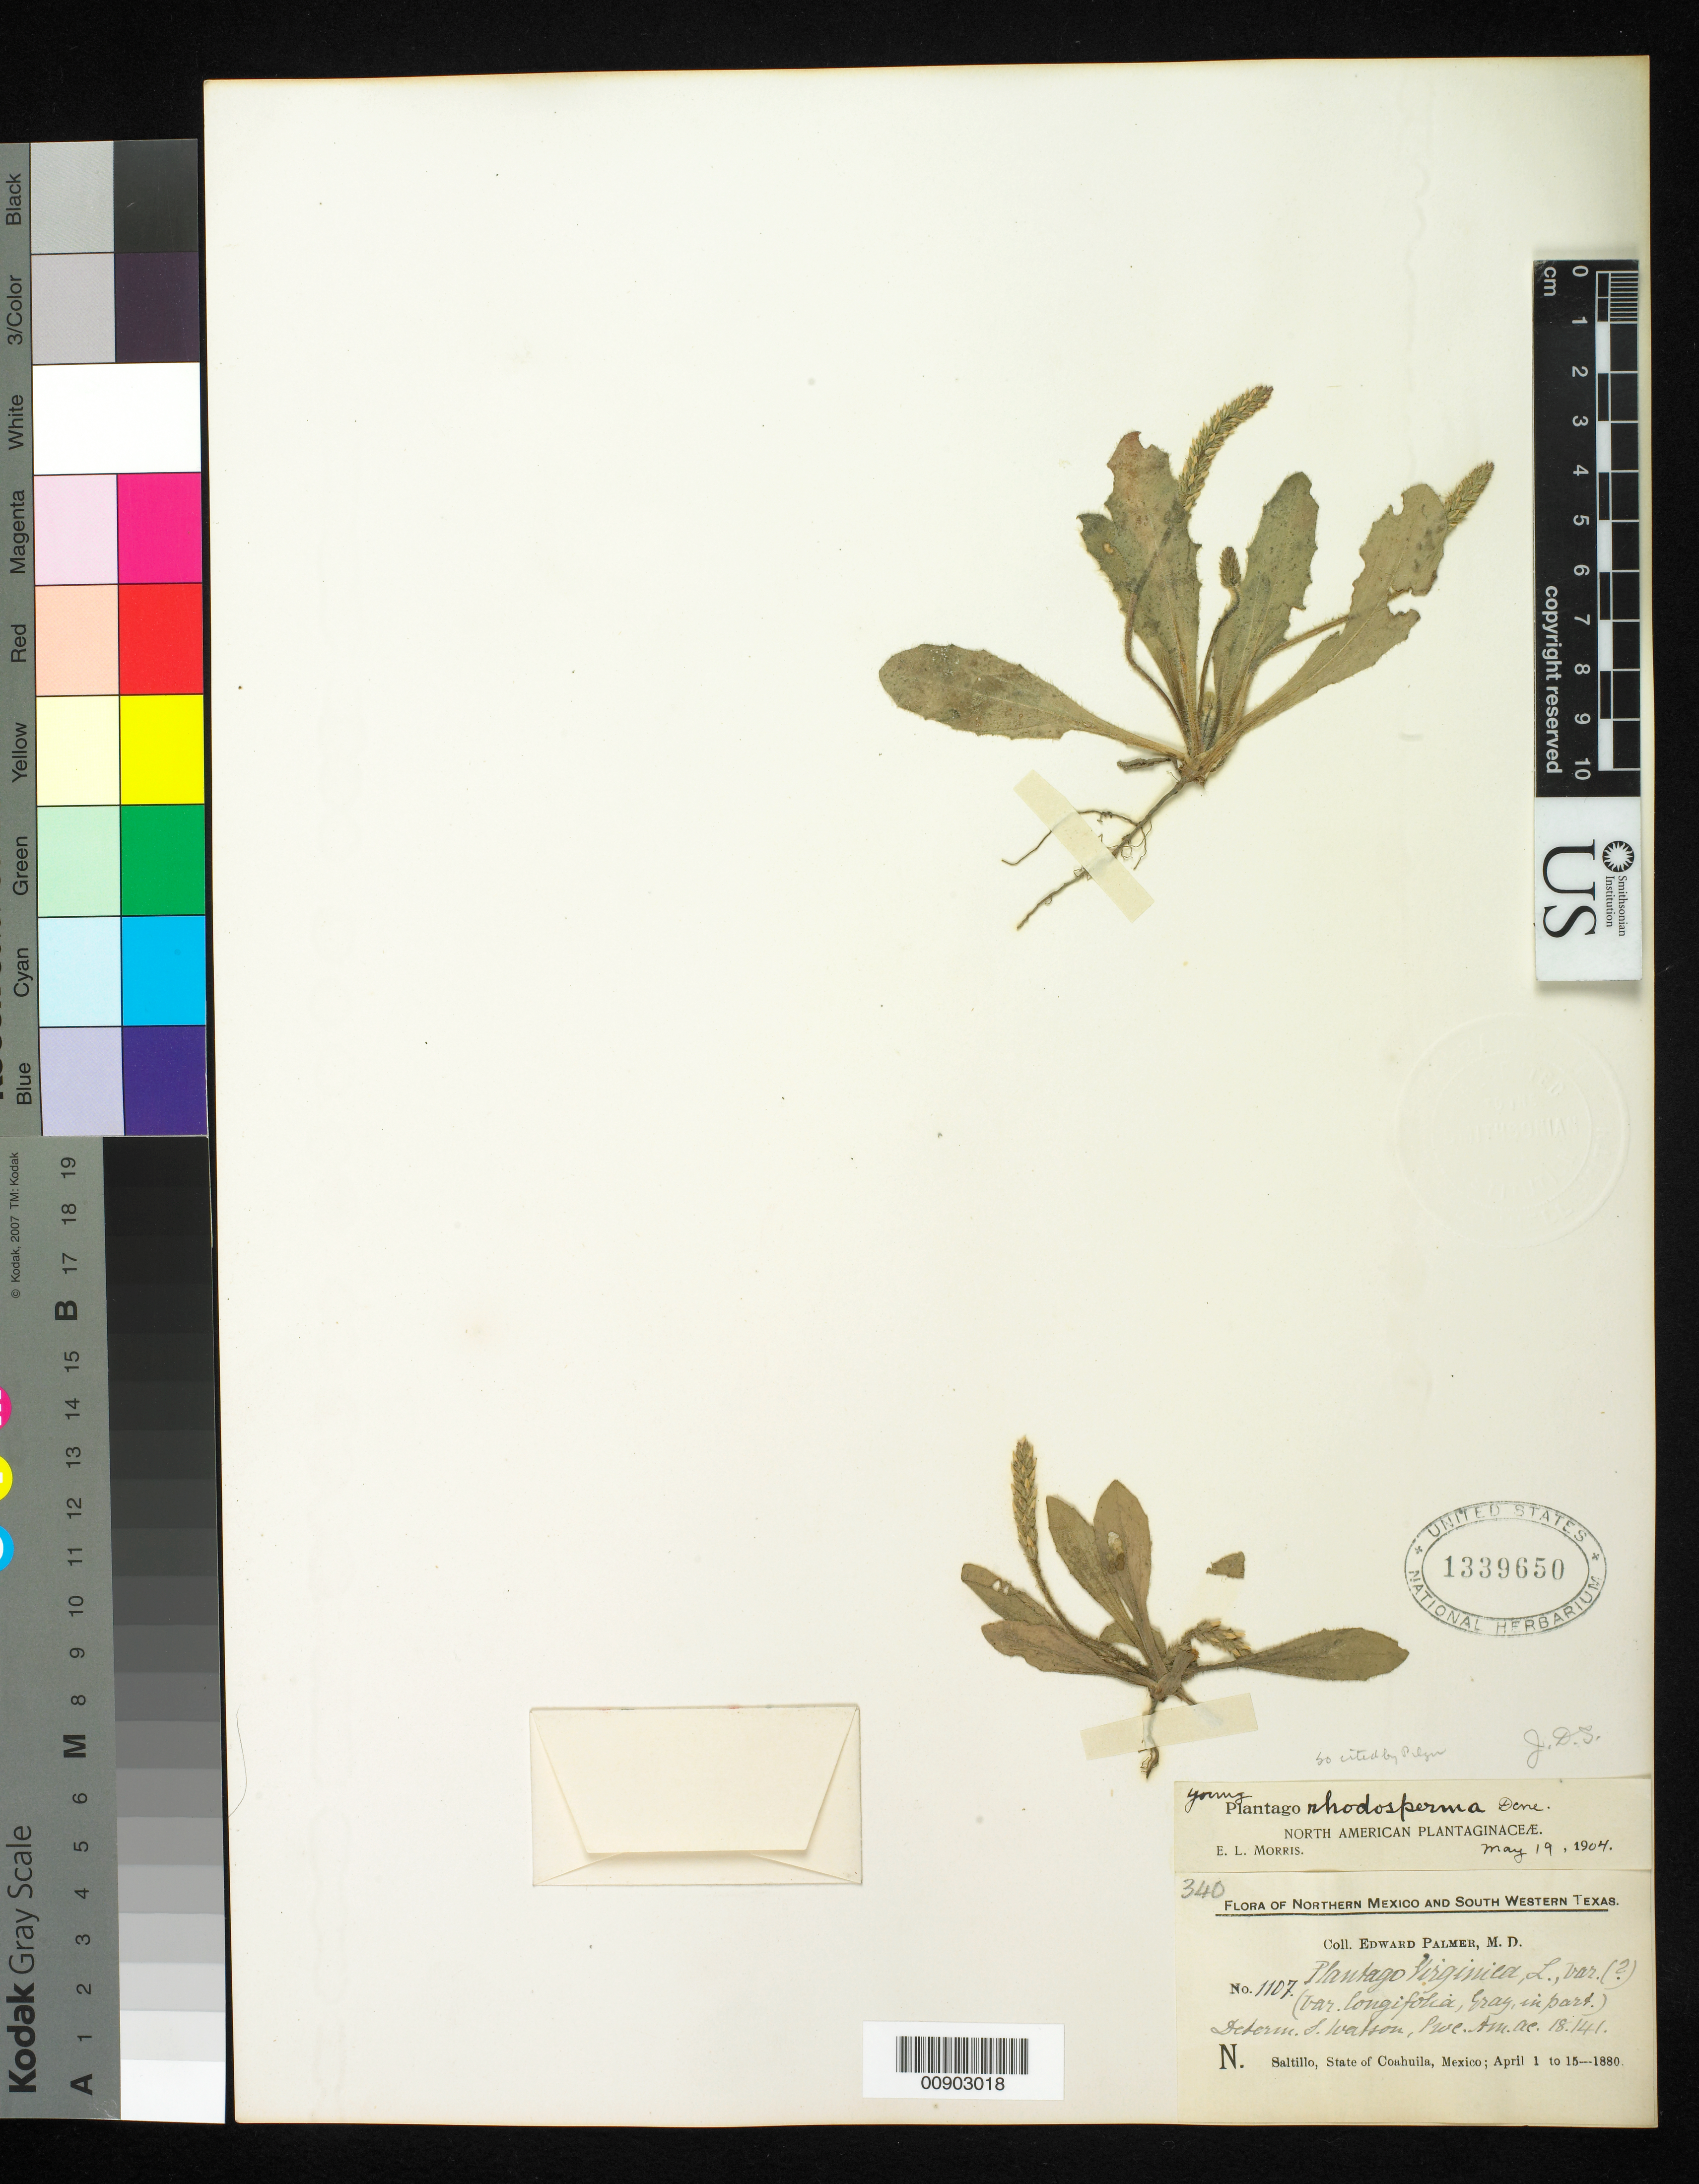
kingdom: Plantae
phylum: Tracheophyta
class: Magnoliopsida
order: Lamiales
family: Plantaginaceae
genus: Plantago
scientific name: Plantago rhodosperma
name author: Decne.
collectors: E. Palmer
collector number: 1107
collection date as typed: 01 Apr 1880 to 15 Apr 1880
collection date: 1880-04-01/1880-04-15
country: Mexico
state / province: Coahuila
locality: N. Saltillo, Coahuila.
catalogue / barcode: US 1339650